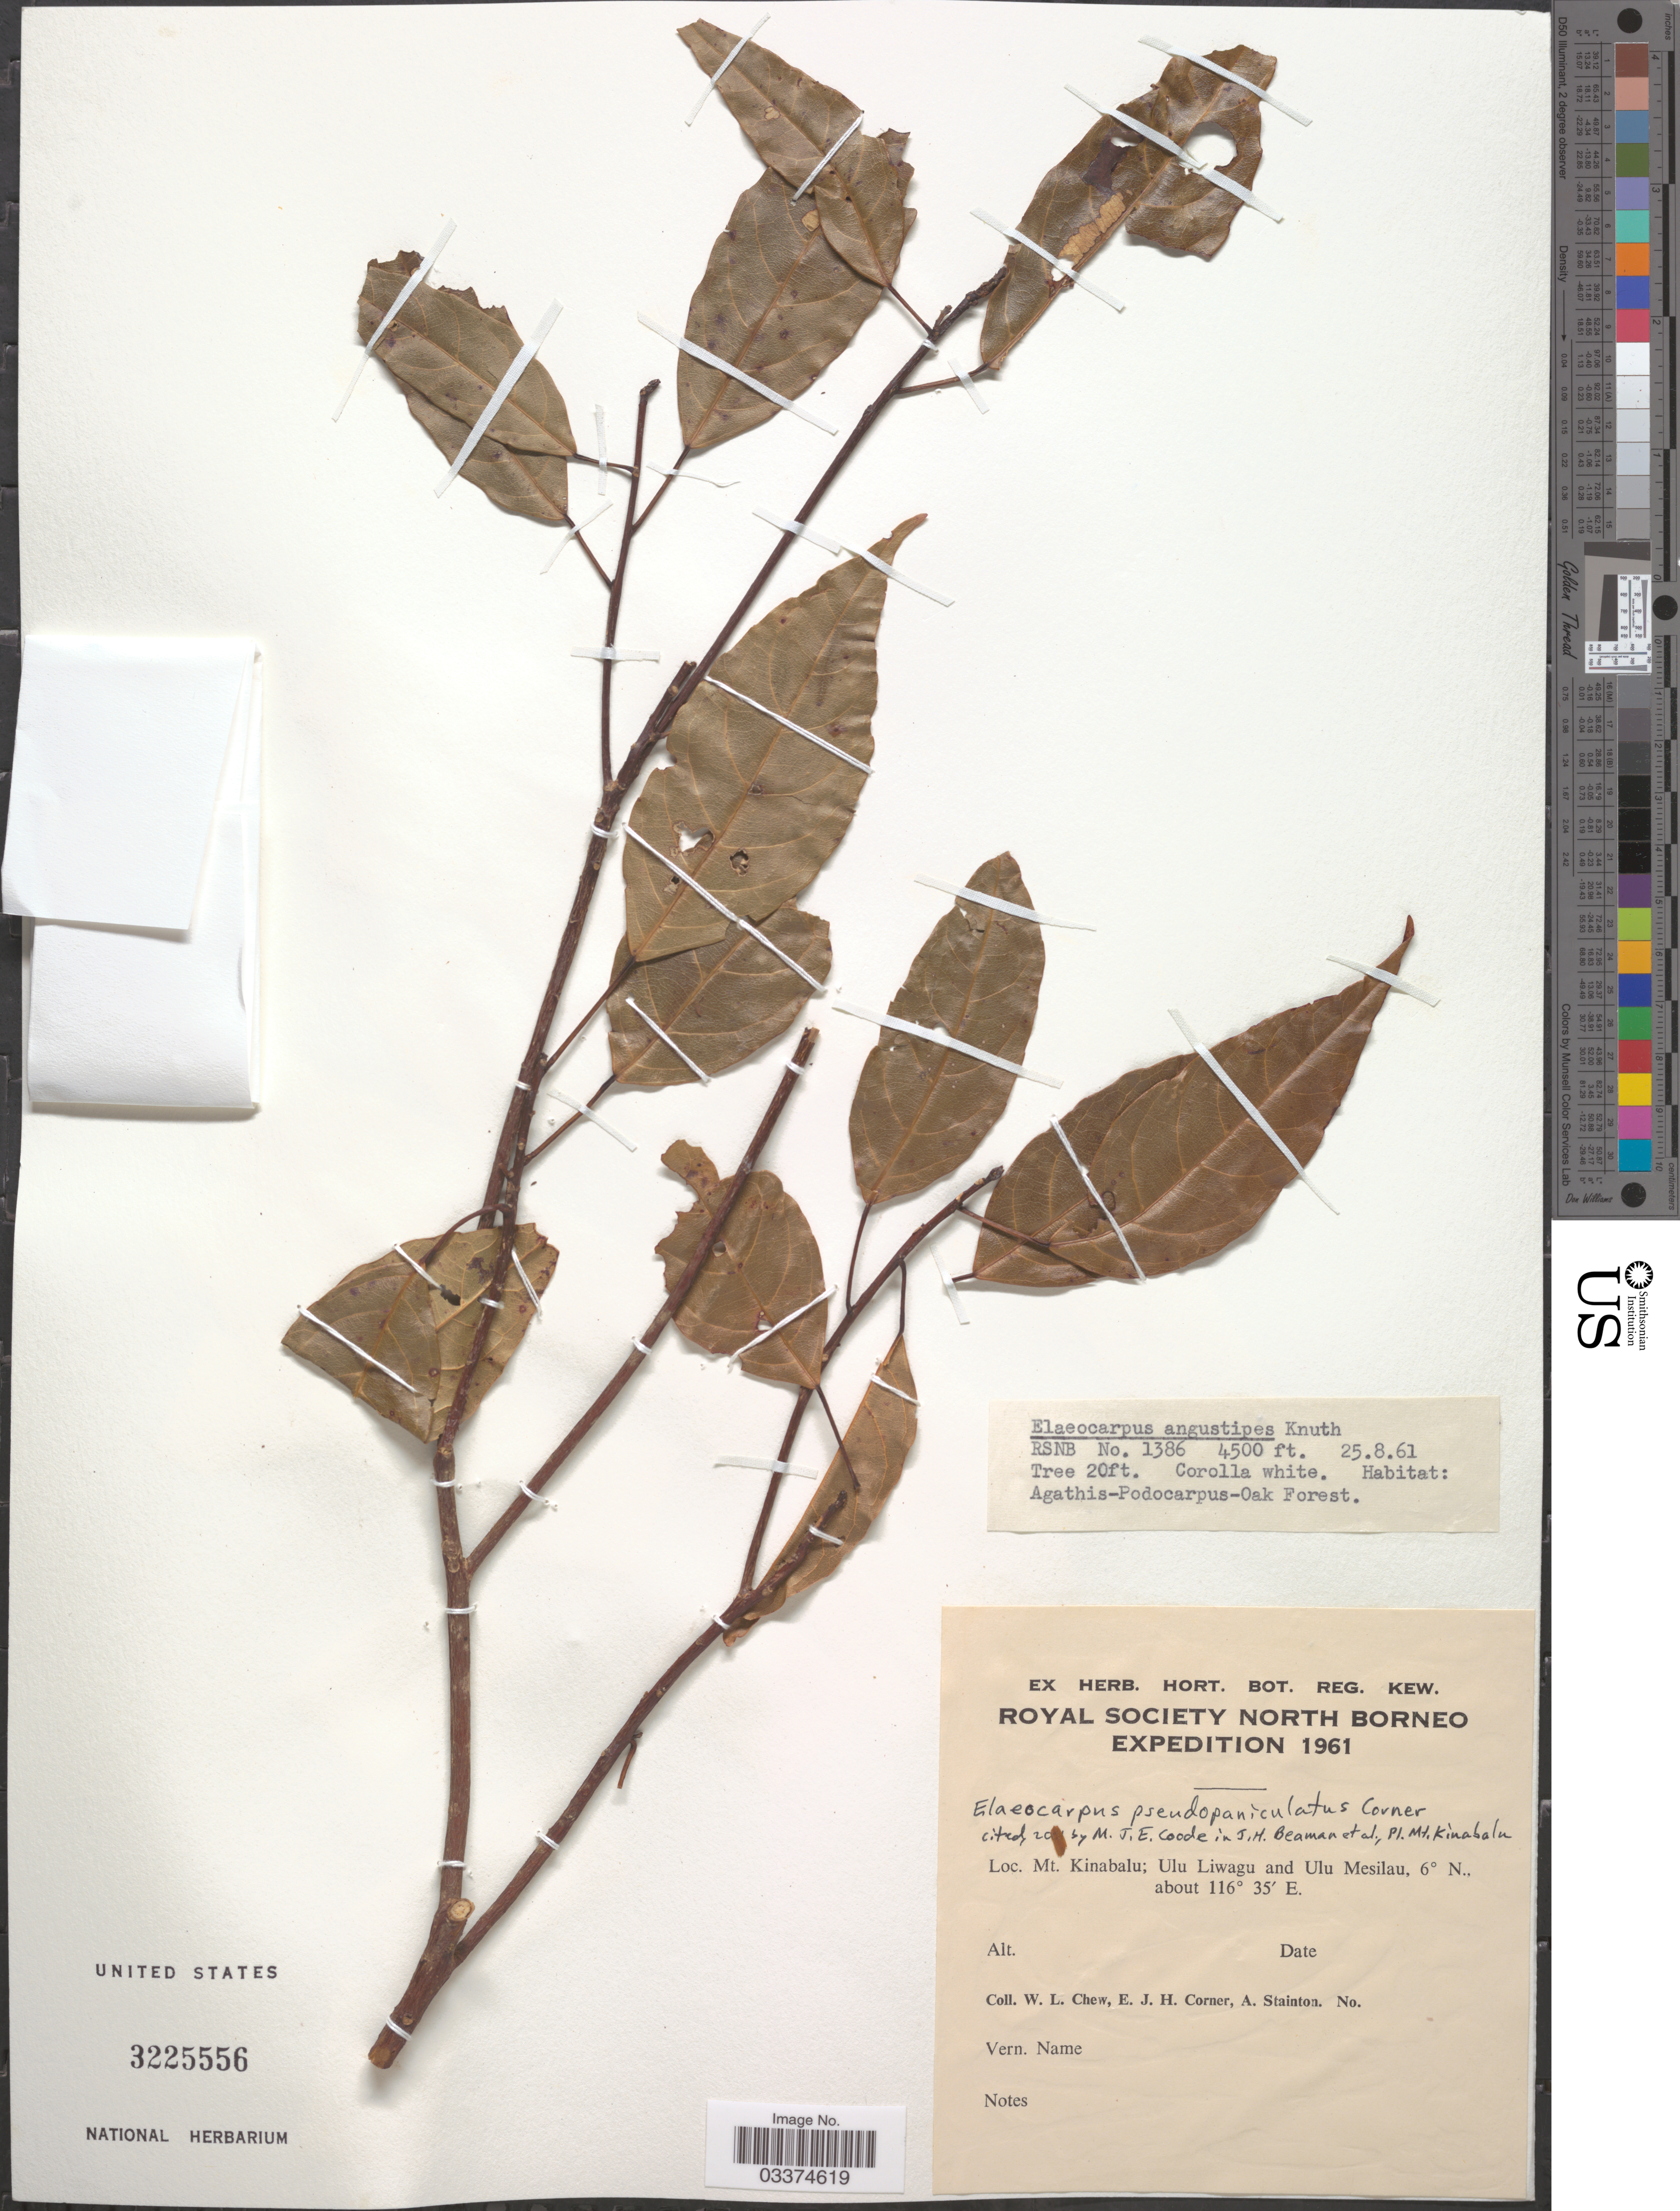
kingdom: Plantae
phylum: Tracheophyta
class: Magnoliopsida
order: Oxalidales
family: Elaeocarpaceae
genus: Elaeocarpus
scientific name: Elaeocarpus pseudopaniculatus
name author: Corner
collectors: W. Chew, E. Corner & A. Stainton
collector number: RSNB1386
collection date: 1961-08-25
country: Malaysia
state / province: Sabah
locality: Mt. Kinabalu; Ulu Liwagu and Ulu Mesilau.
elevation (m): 1372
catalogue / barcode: US 3225556